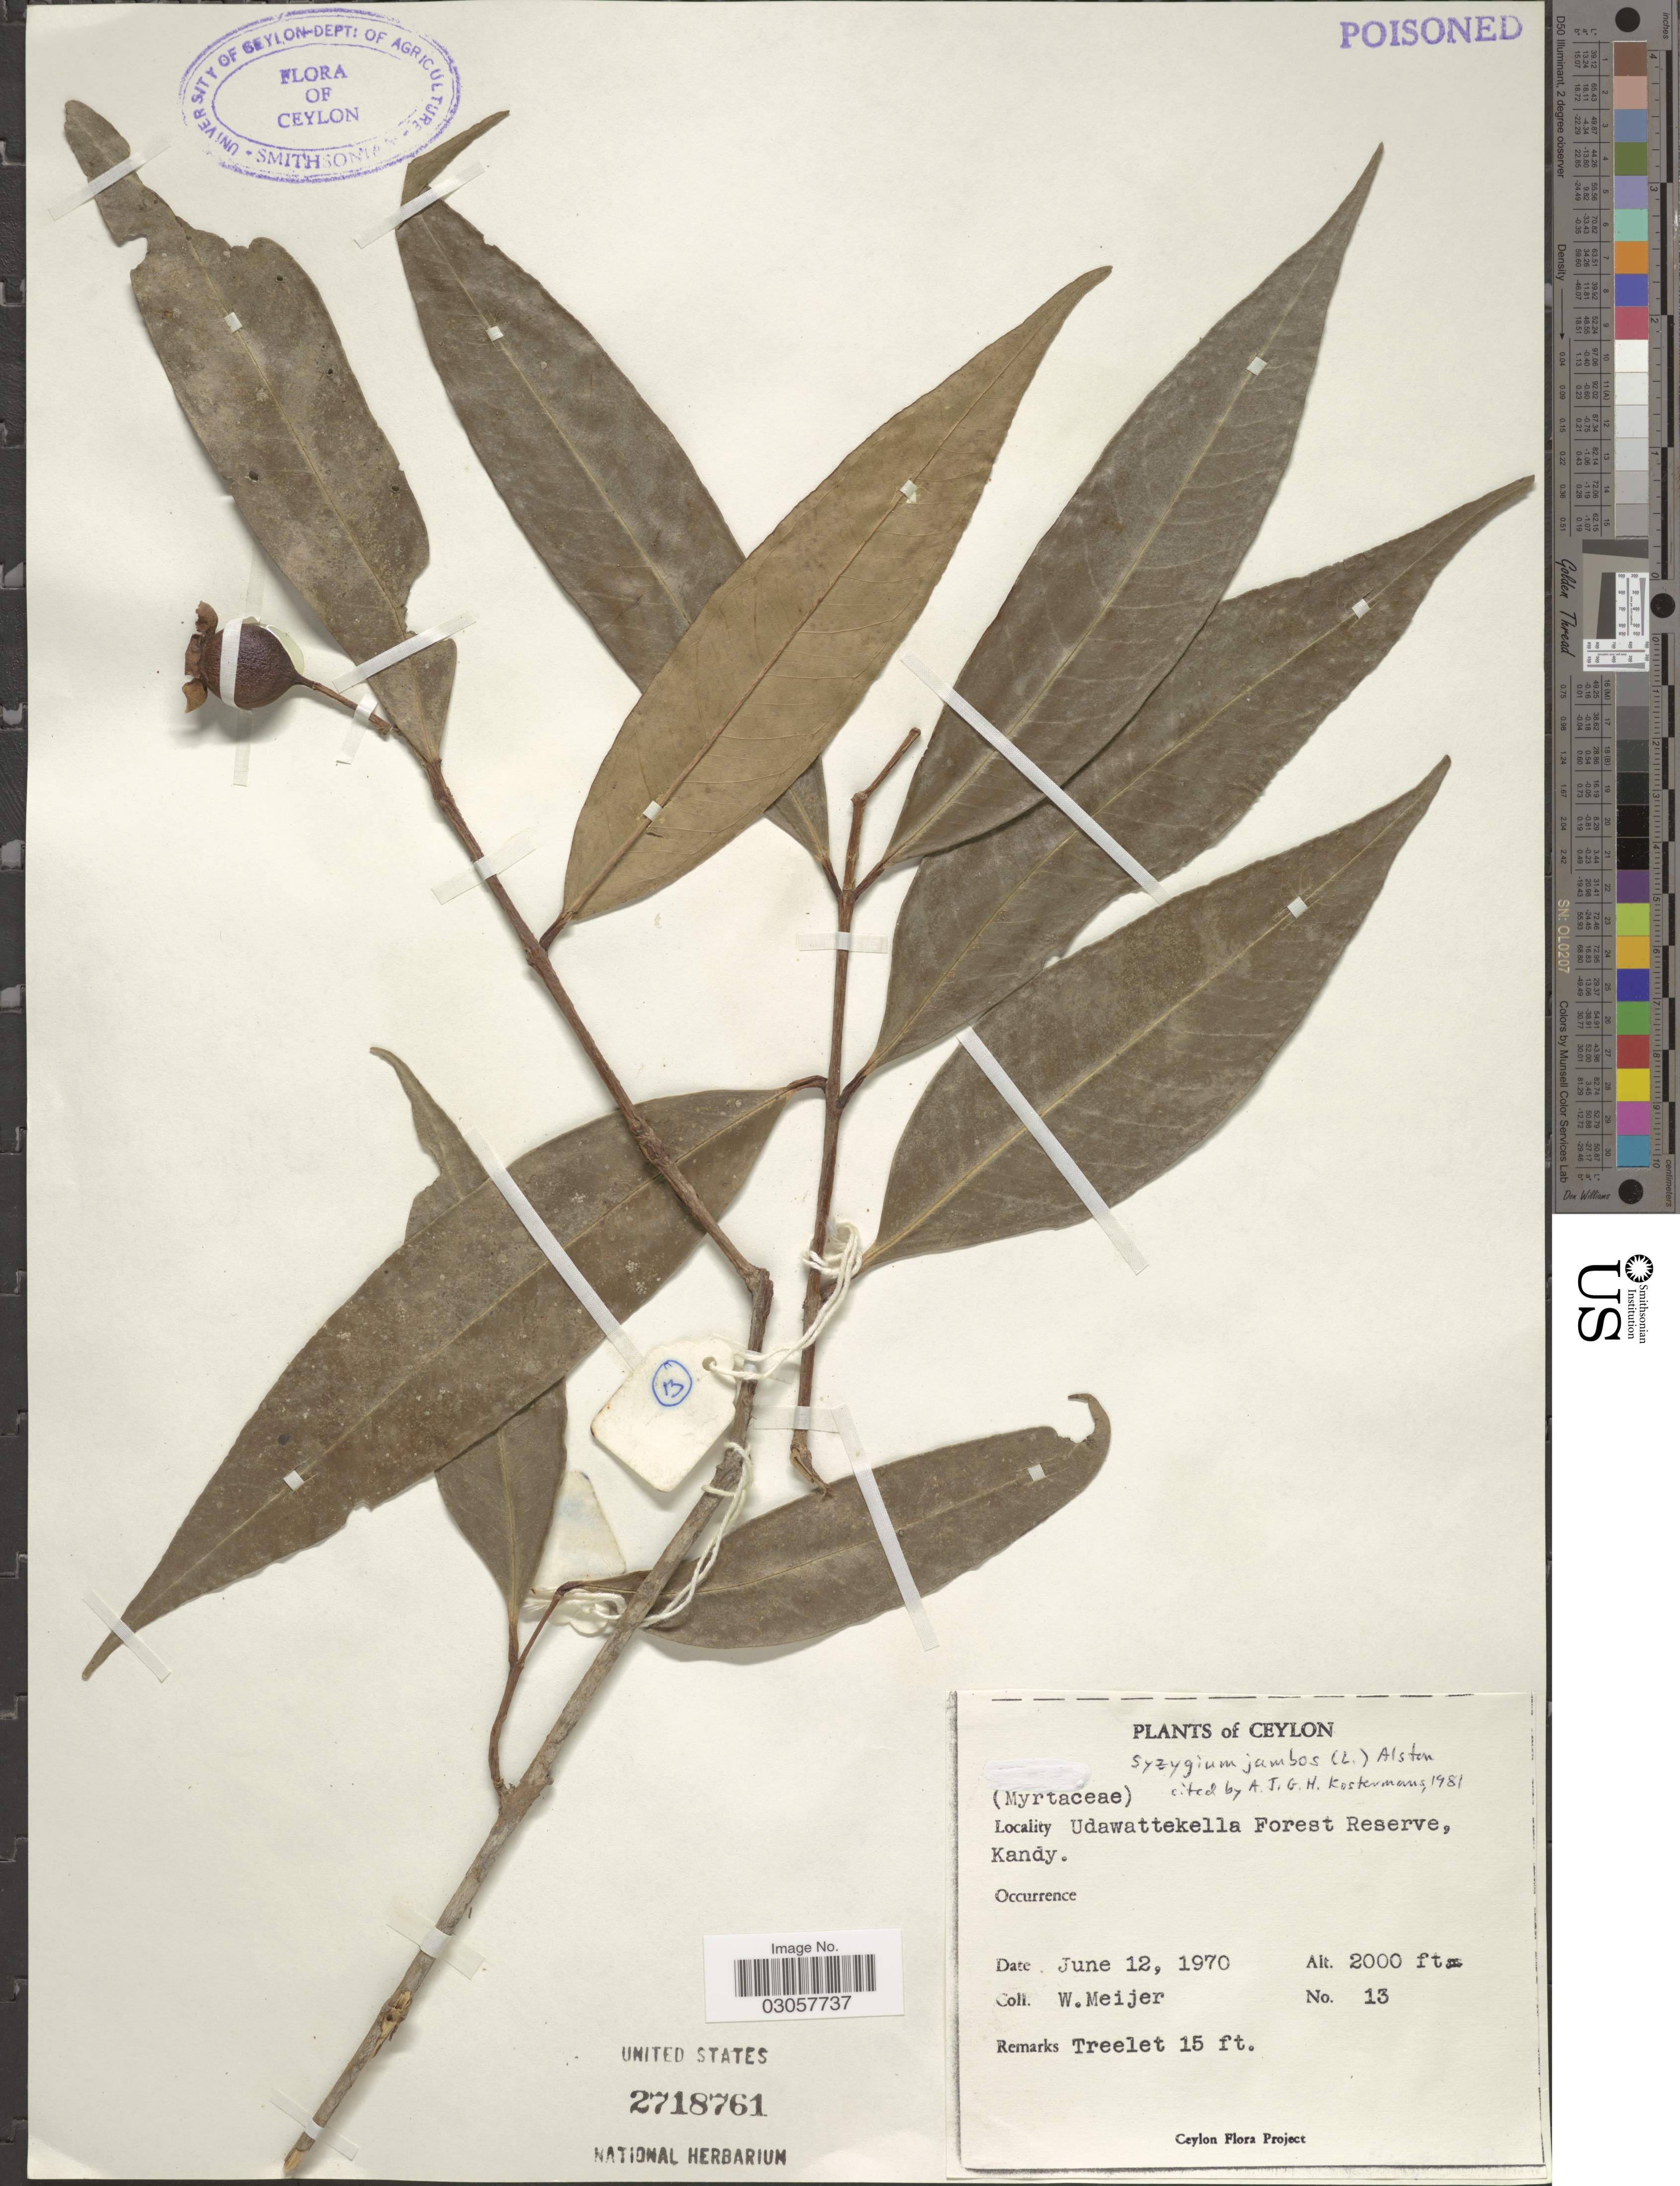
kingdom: Plantae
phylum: Tracheophyta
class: Magnoliopsida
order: Myrtales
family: Myrtaceae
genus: Syzygium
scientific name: Syzygium jambos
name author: (L.) Alston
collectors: W. Meijer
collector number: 13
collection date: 1970-06-12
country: Sri Lanka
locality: Ceylon. Udawattekella Forest Reserve, Kandy.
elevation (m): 610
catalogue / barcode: US 2718761